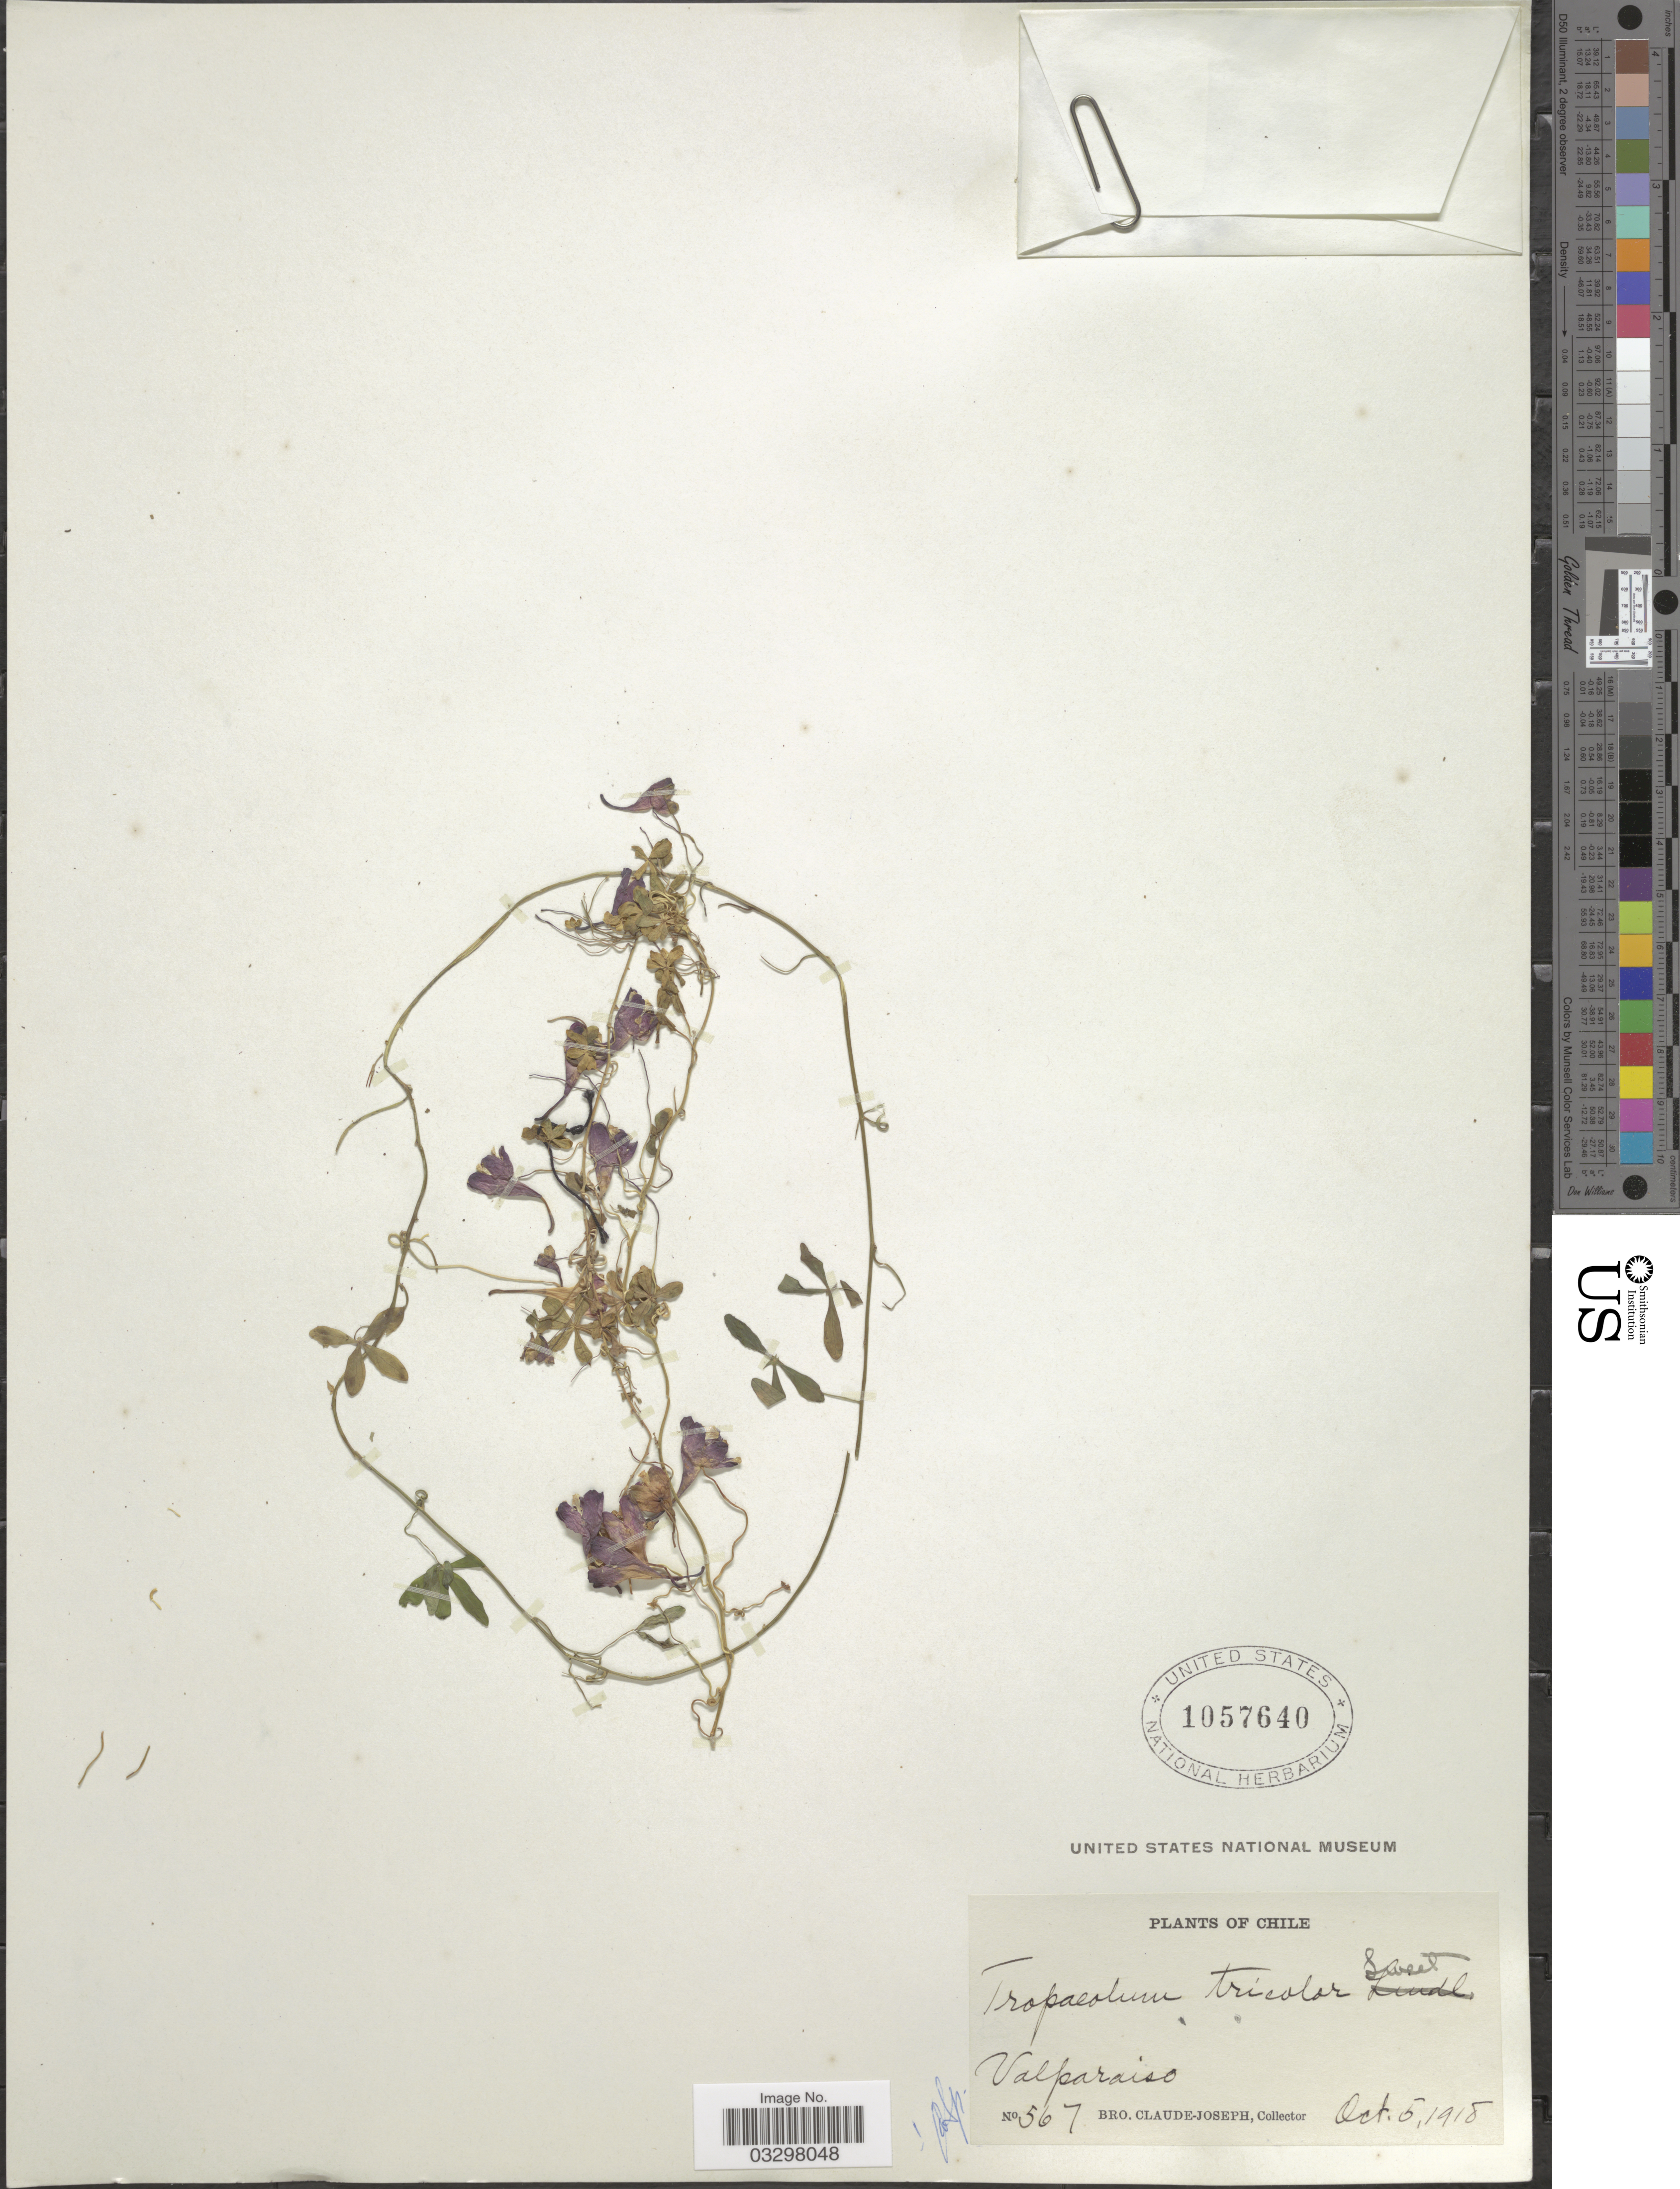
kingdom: Plantae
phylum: Tracheophyta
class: Magnoliopsida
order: Brassicales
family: Tropaeolaceae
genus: Tropaeolum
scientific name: Tropaeolum tricolor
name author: Sweet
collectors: Bro. Claude-Joseph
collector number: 567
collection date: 1918-10-05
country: Chile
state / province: Valparaíso (V)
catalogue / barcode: US 1057640